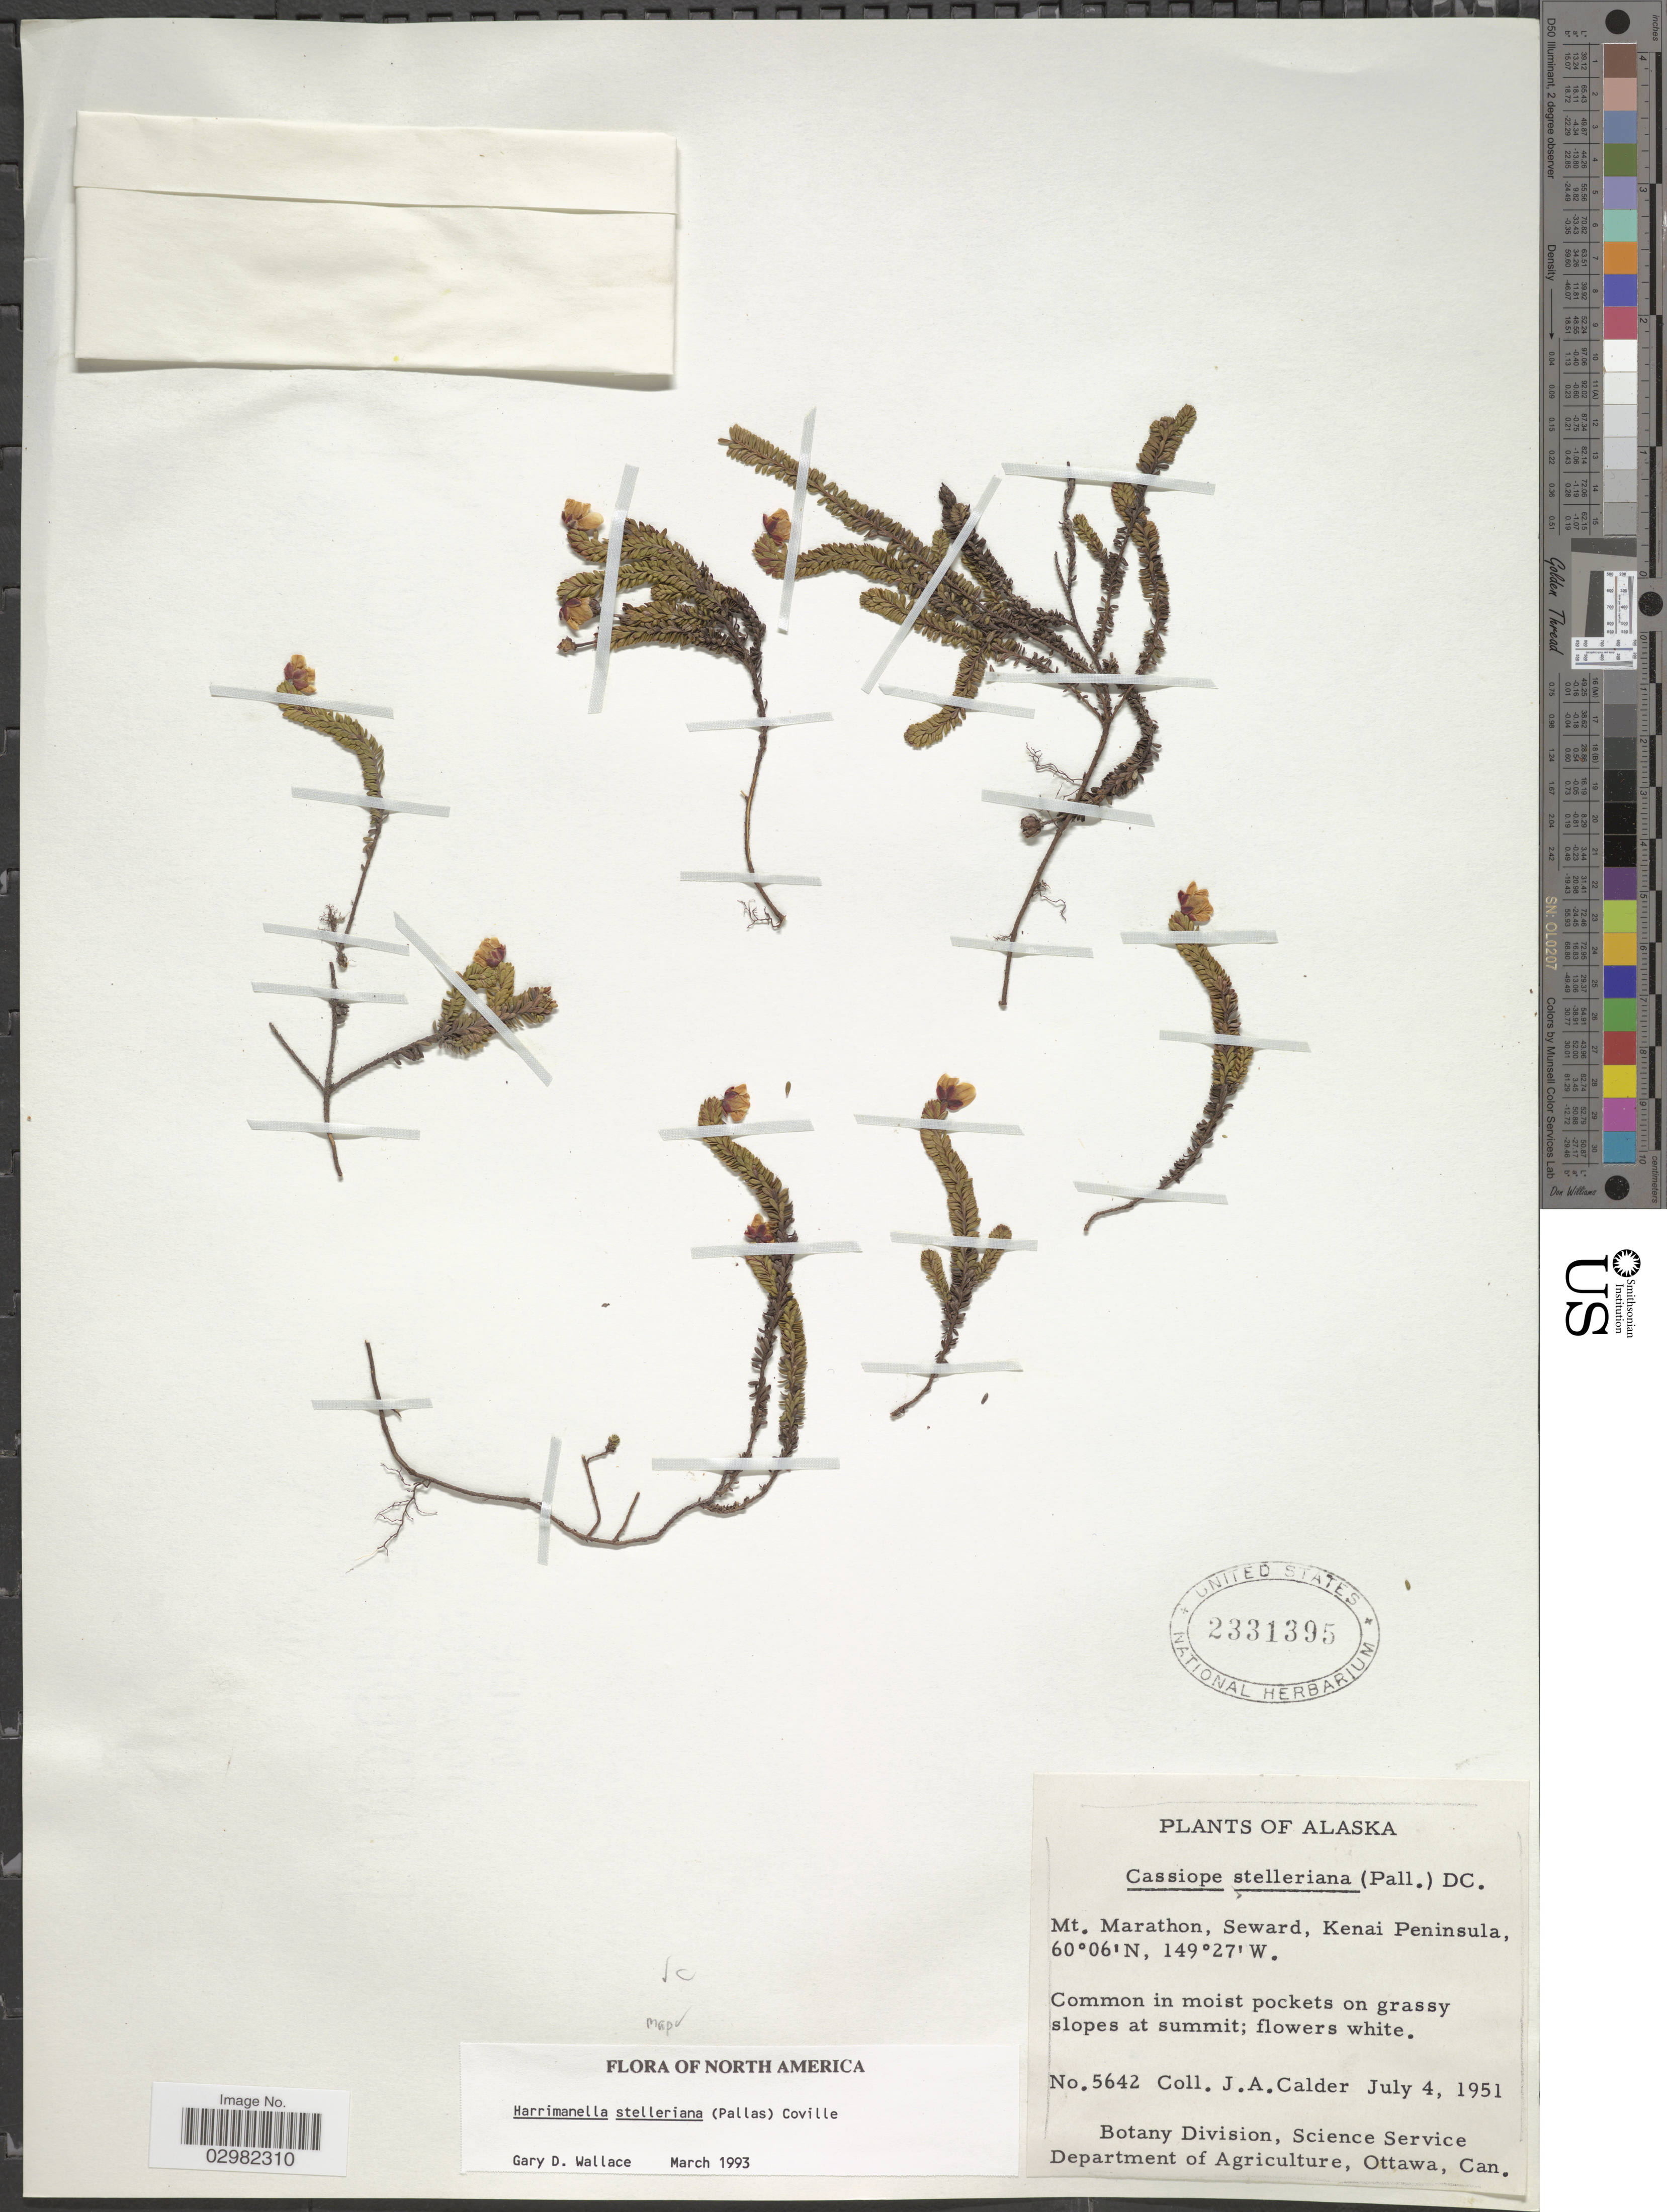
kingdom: Plantae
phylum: Tracheophyta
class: Magnoliopsida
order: Ericales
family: Ericaceae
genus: Harrimanella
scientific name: Harrimanella stelleriana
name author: (Pall.) Coville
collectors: J. A. Calder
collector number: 5642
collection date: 1951-07-04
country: United States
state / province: Alaska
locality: Mt. Marathon, Seward, Kenai Peninsula.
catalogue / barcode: US 2331395